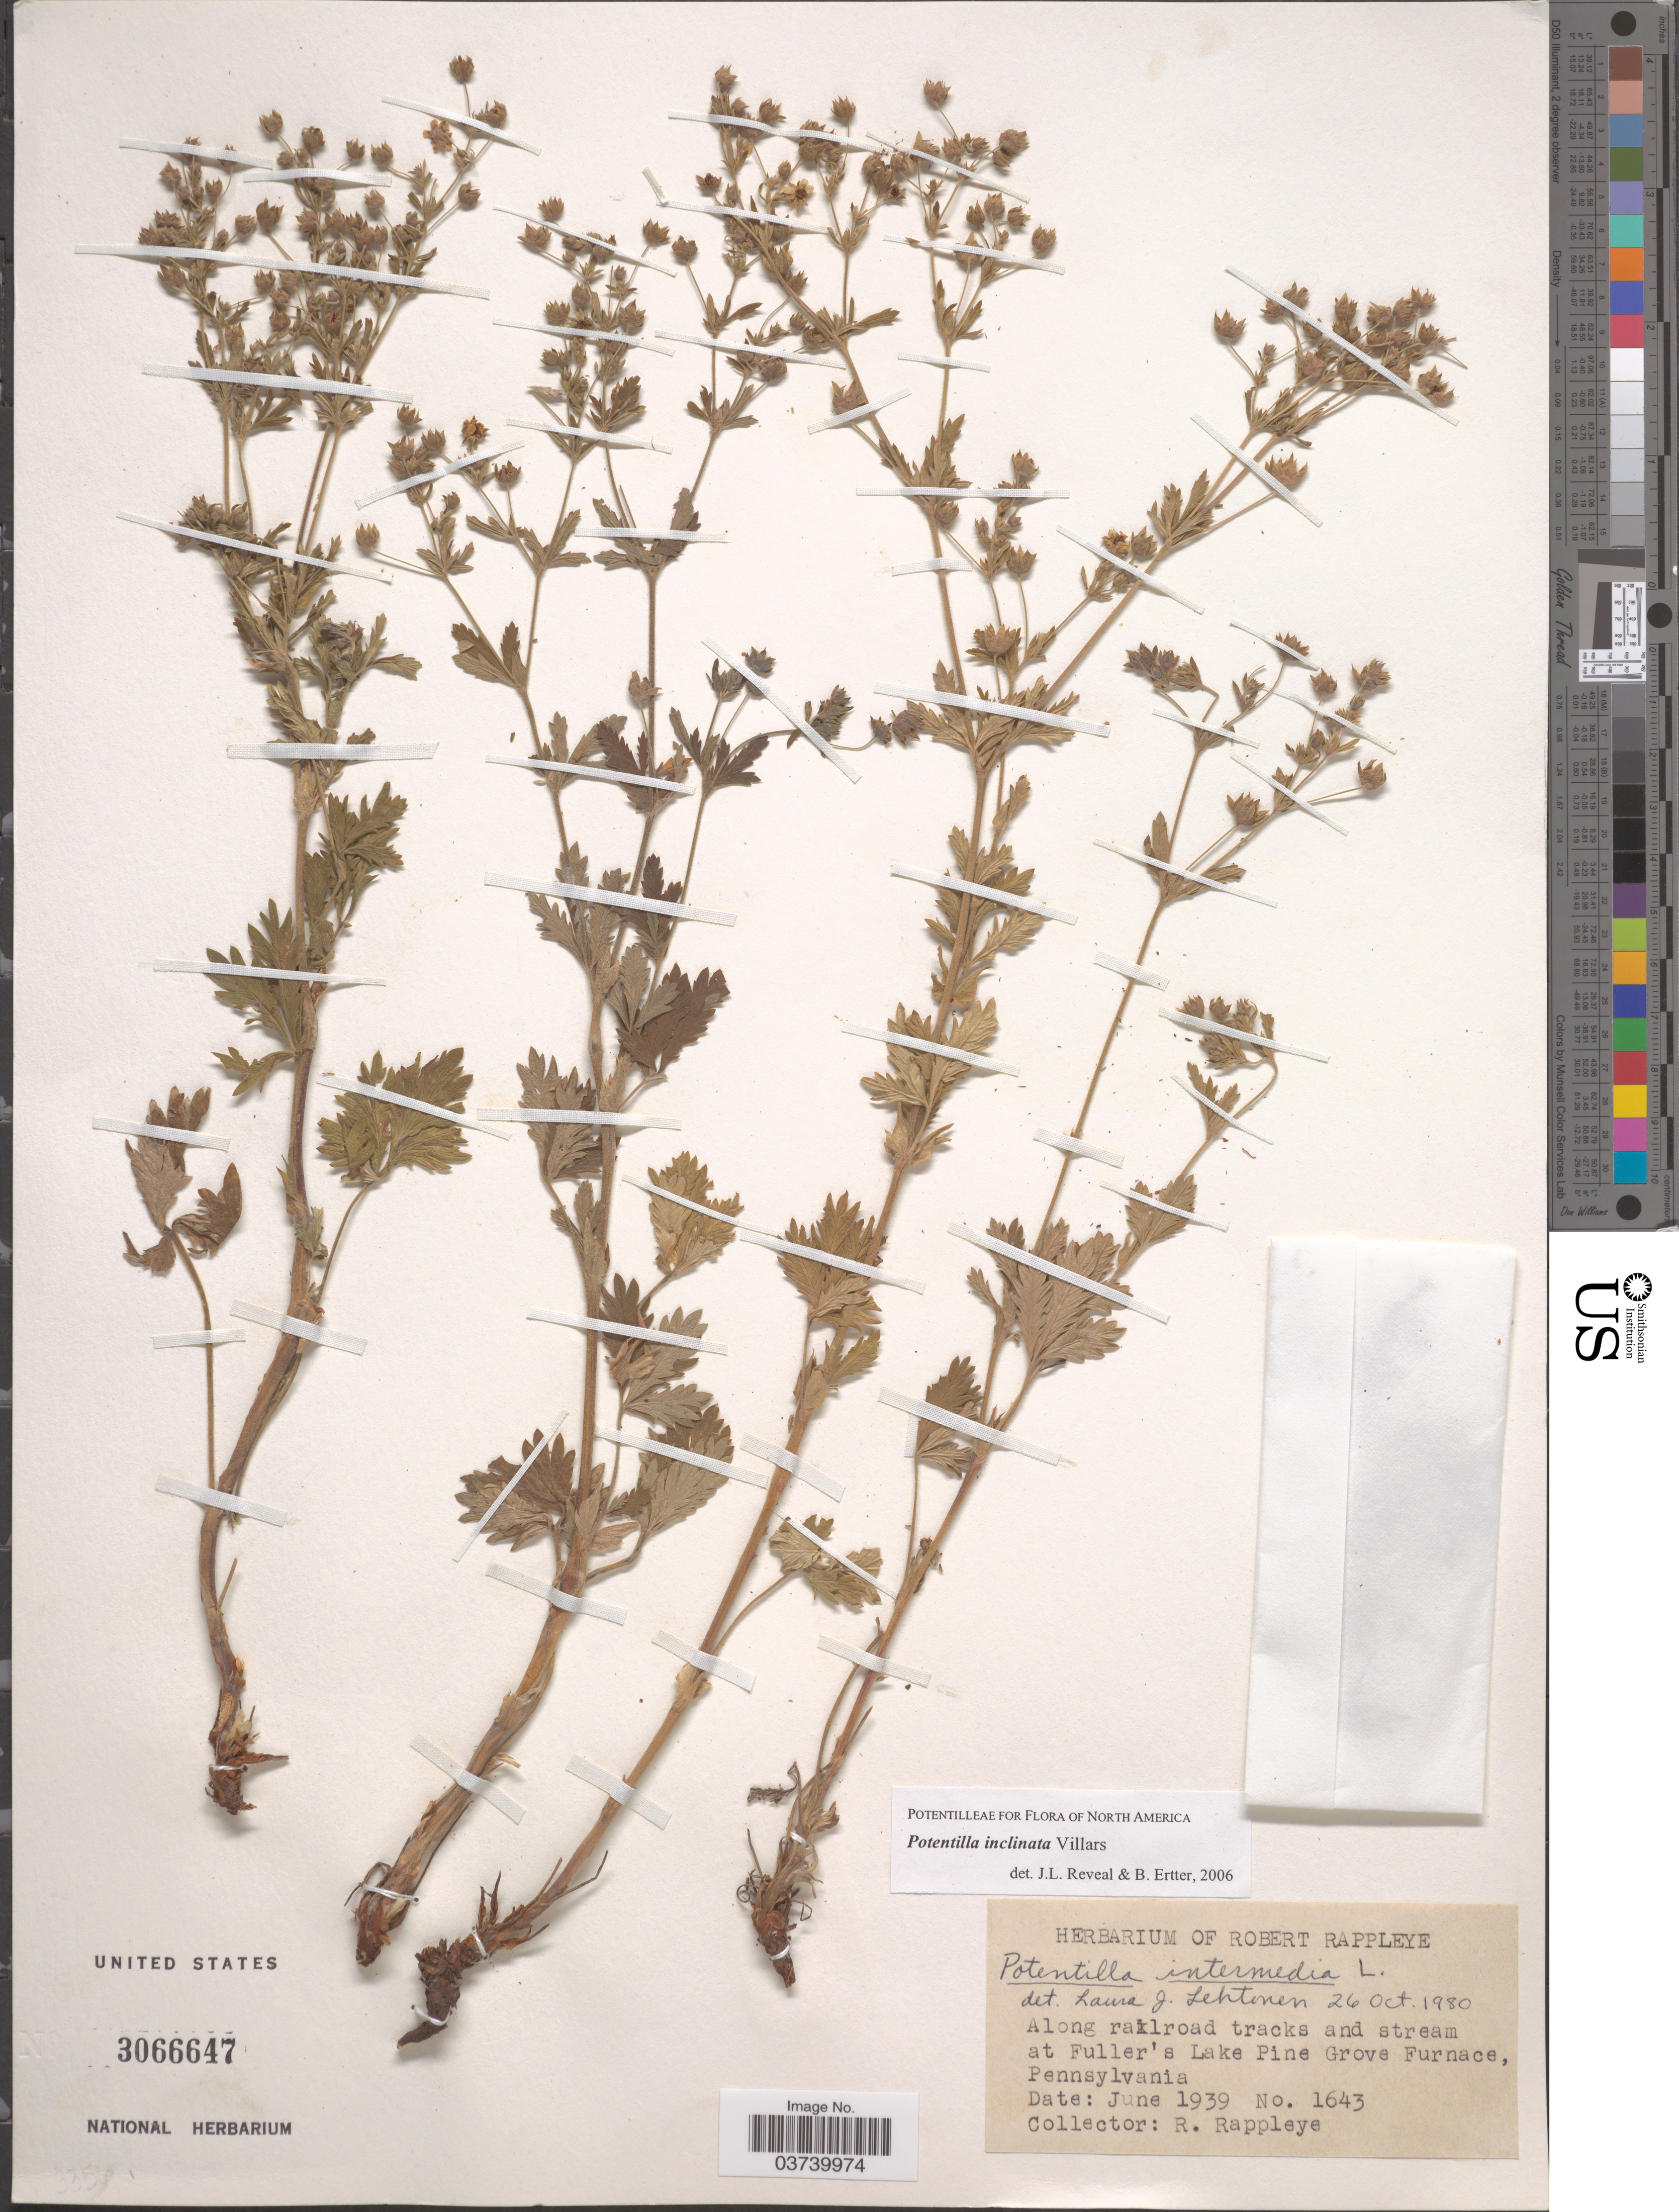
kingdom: Plantae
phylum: Tracheophyta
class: Magnoliopsida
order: Rosales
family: Rosaceae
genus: Potentilla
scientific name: Potentilla inclinata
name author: Vill.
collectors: R. Rappleye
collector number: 1643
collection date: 1939-06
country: United States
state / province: Pennsylvania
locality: Fuller's Lake Pine Grove Furnace.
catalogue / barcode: US 3066647